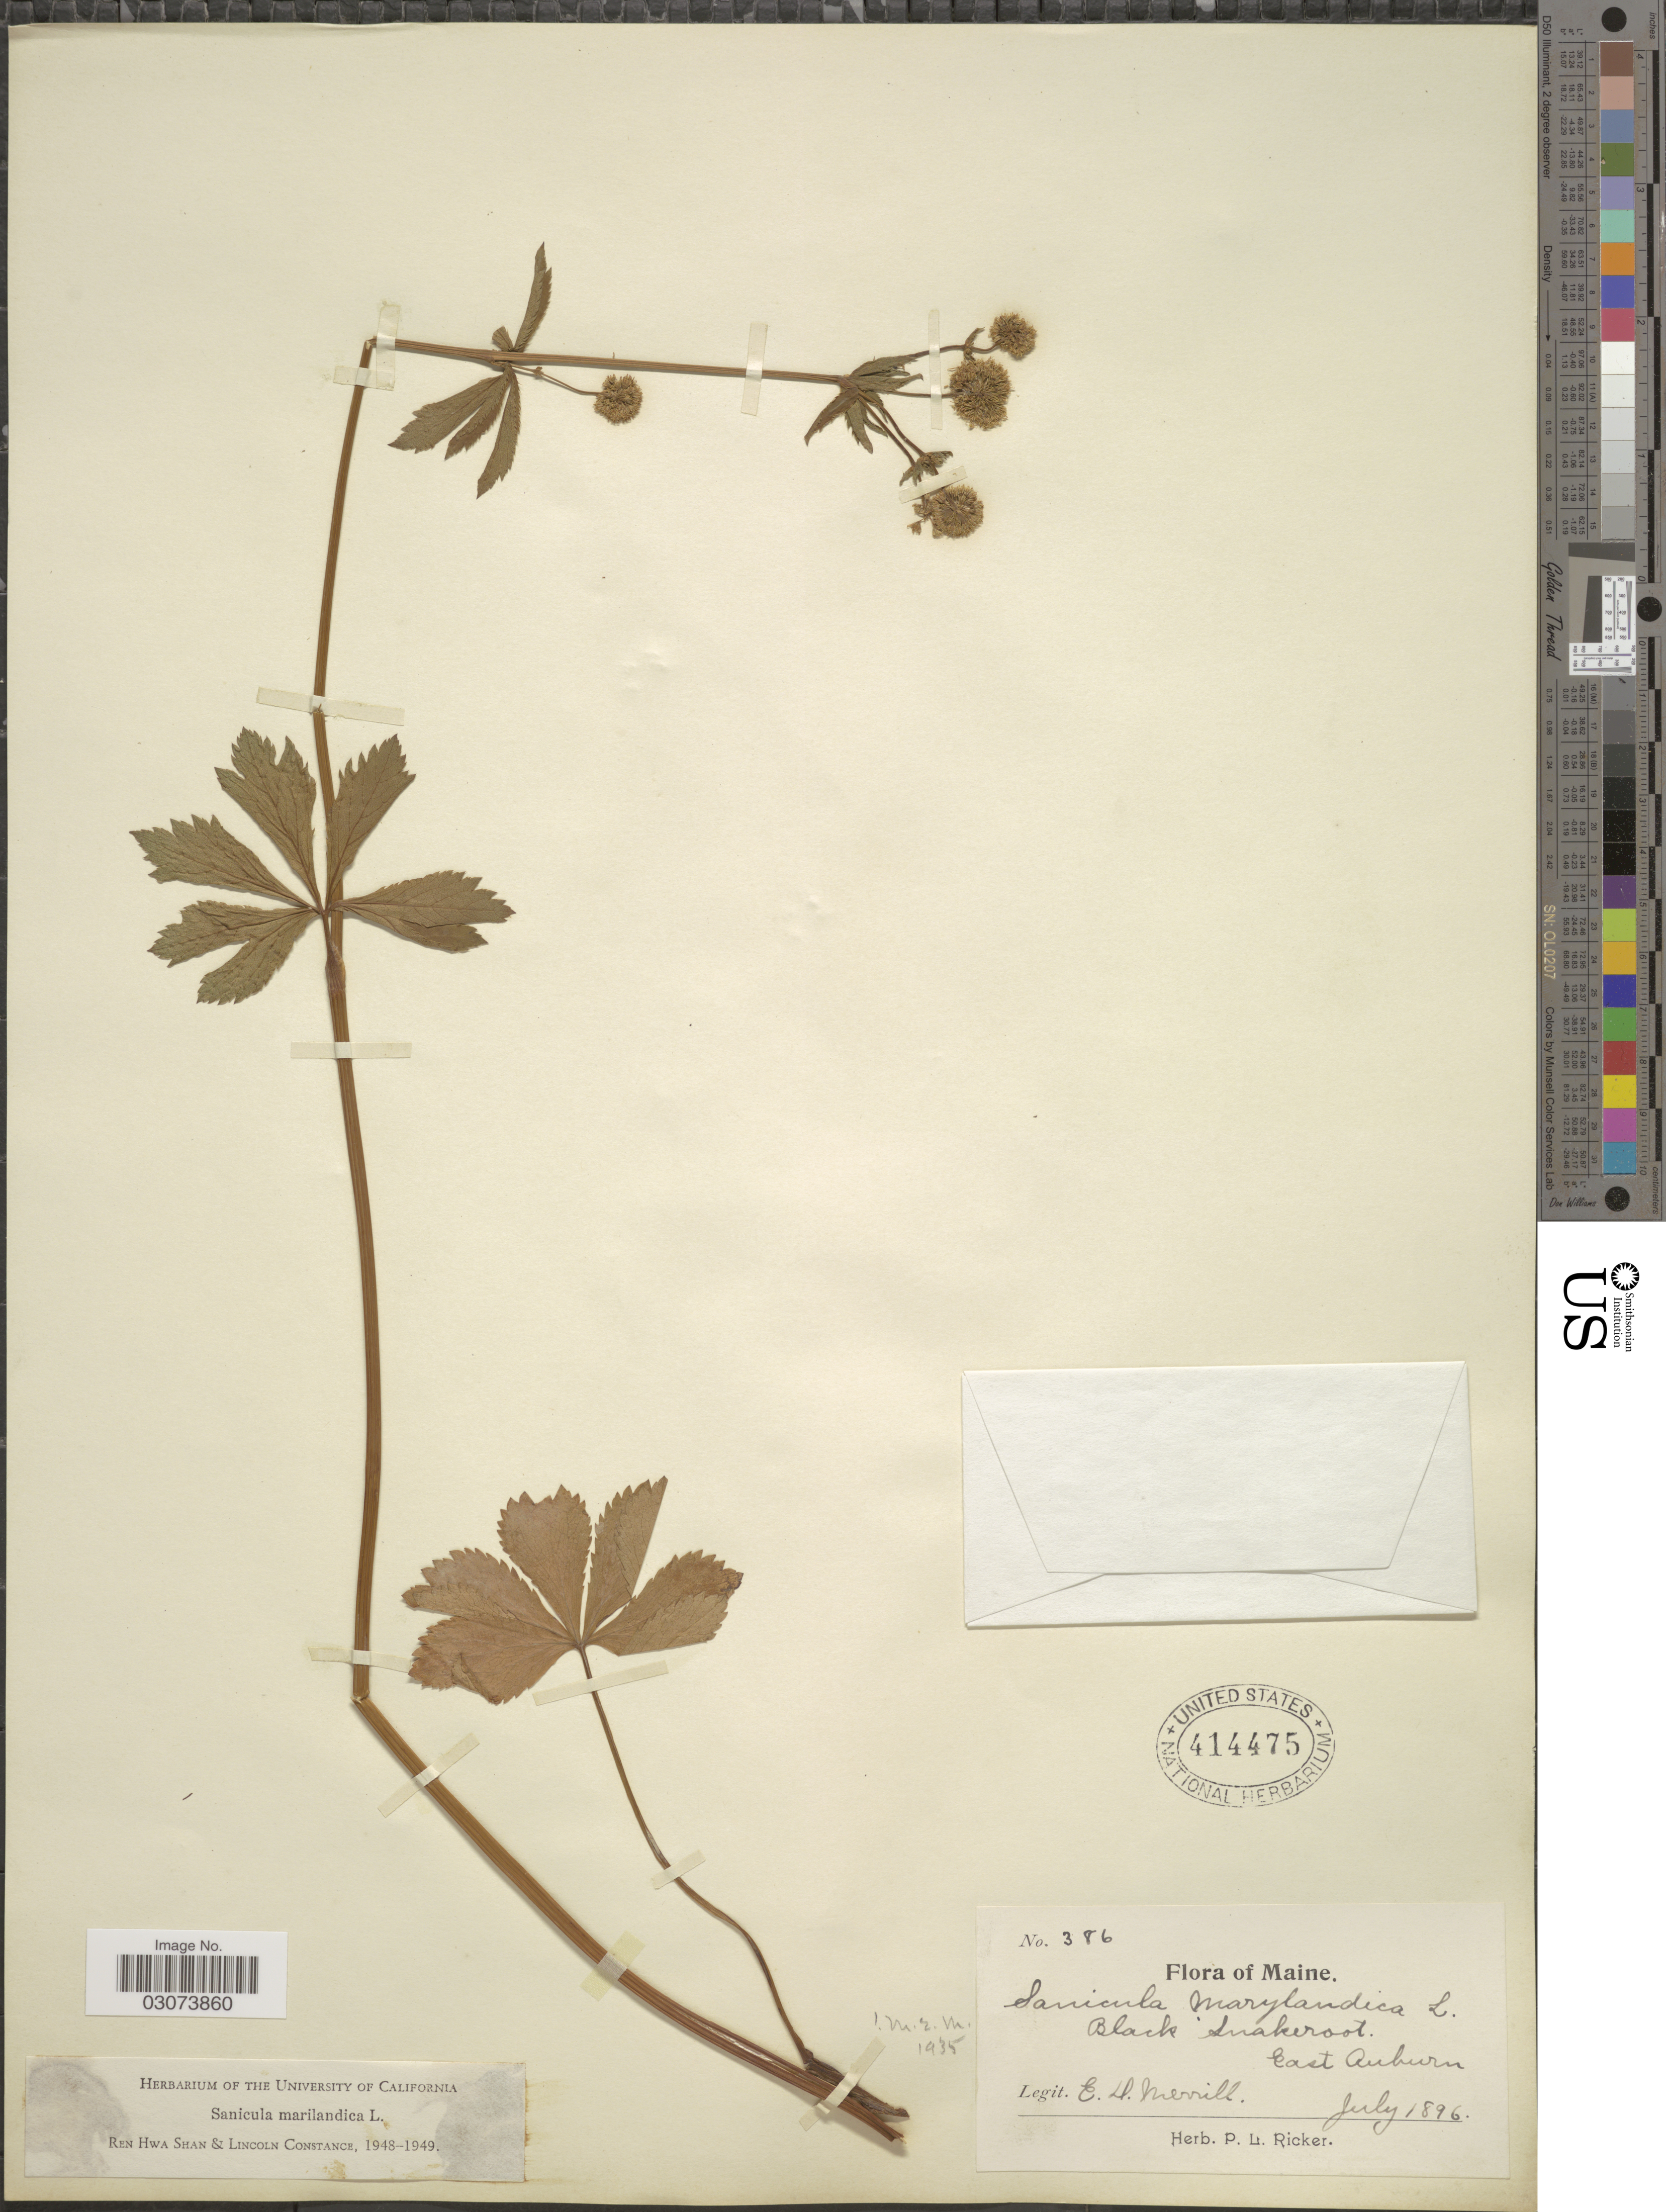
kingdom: Plantae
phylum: Tracheophyta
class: Magnoliopsida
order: Apiales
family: Apiaceae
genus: Sanicula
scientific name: Sanicula marilandica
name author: L.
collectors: E. D. Merrill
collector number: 386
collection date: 1896-07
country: United States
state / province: Maine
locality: Blake Snakeroot. East Auburn.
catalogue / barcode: US 414475